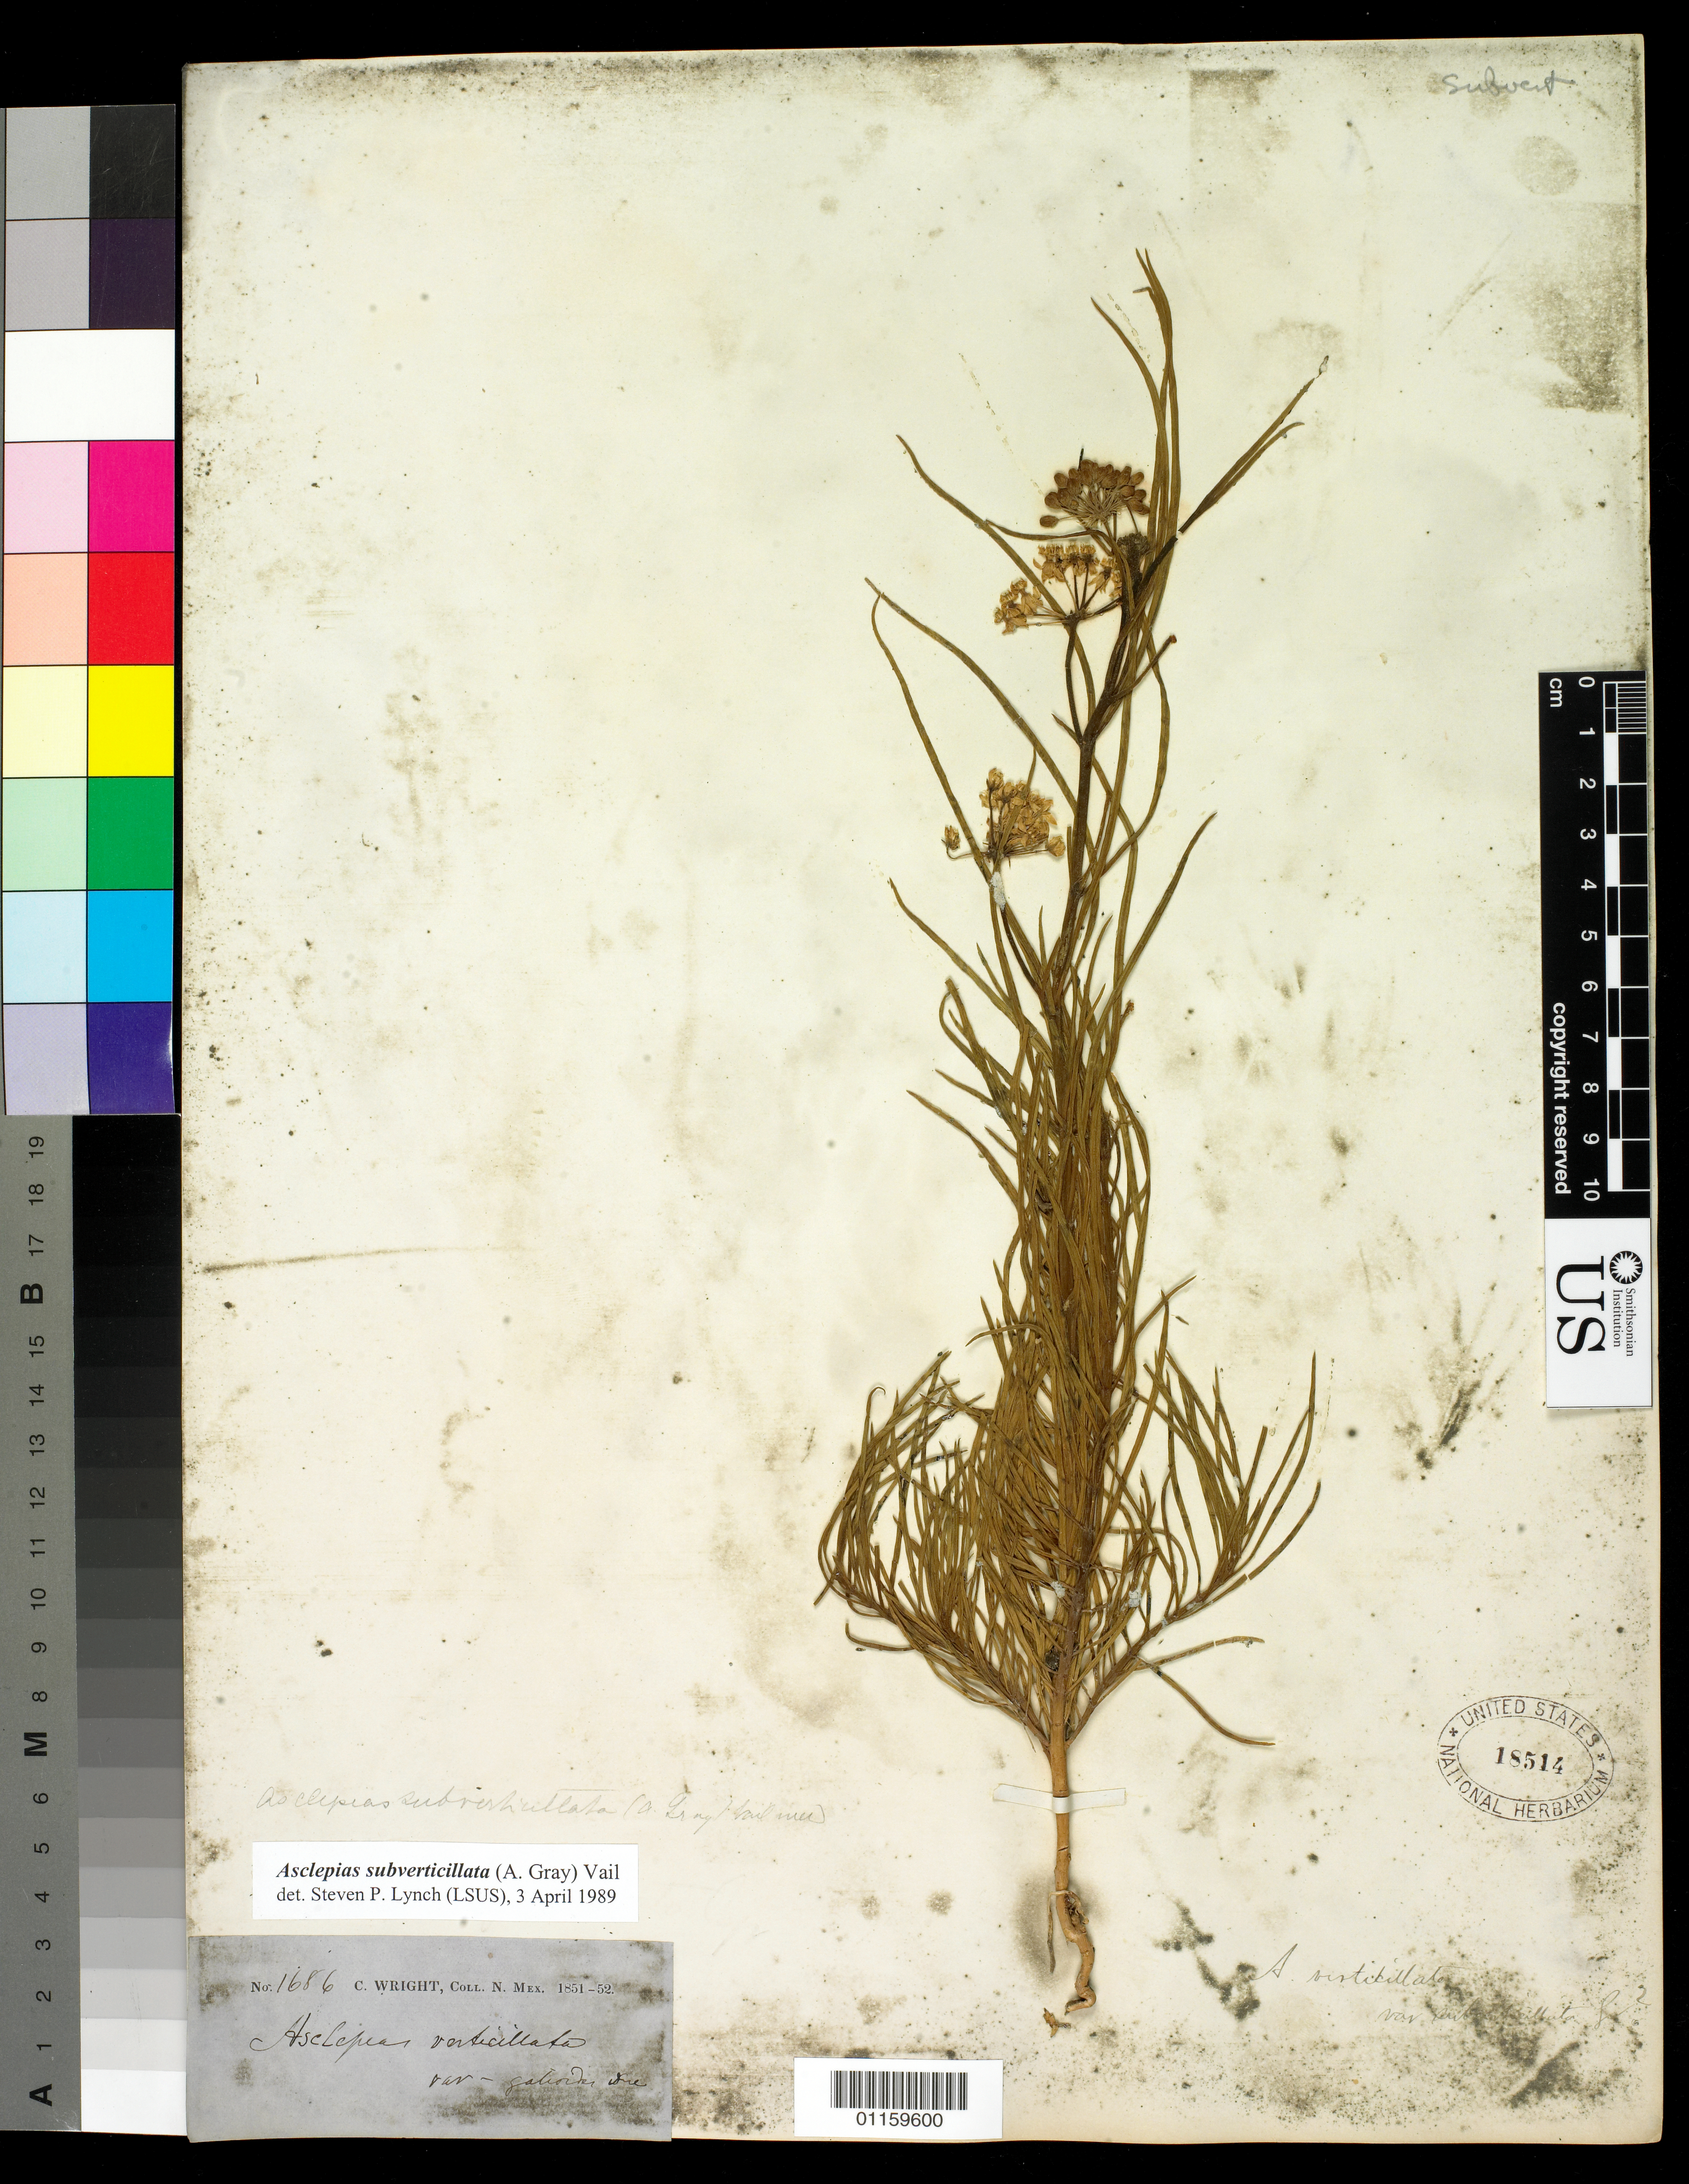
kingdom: Plantae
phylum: Tracheophyta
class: Magnoliopsida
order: Gentianales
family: Apocynaceae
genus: Asclepias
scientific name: Asclepias subverticillata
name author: (A. Gray) Vail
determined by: Lynch, S.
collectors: C. Wright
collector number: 1686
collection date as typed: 1851 to -- --- 1852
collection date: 1851/1852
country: United States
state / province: New Mexico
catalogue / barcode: US 18514